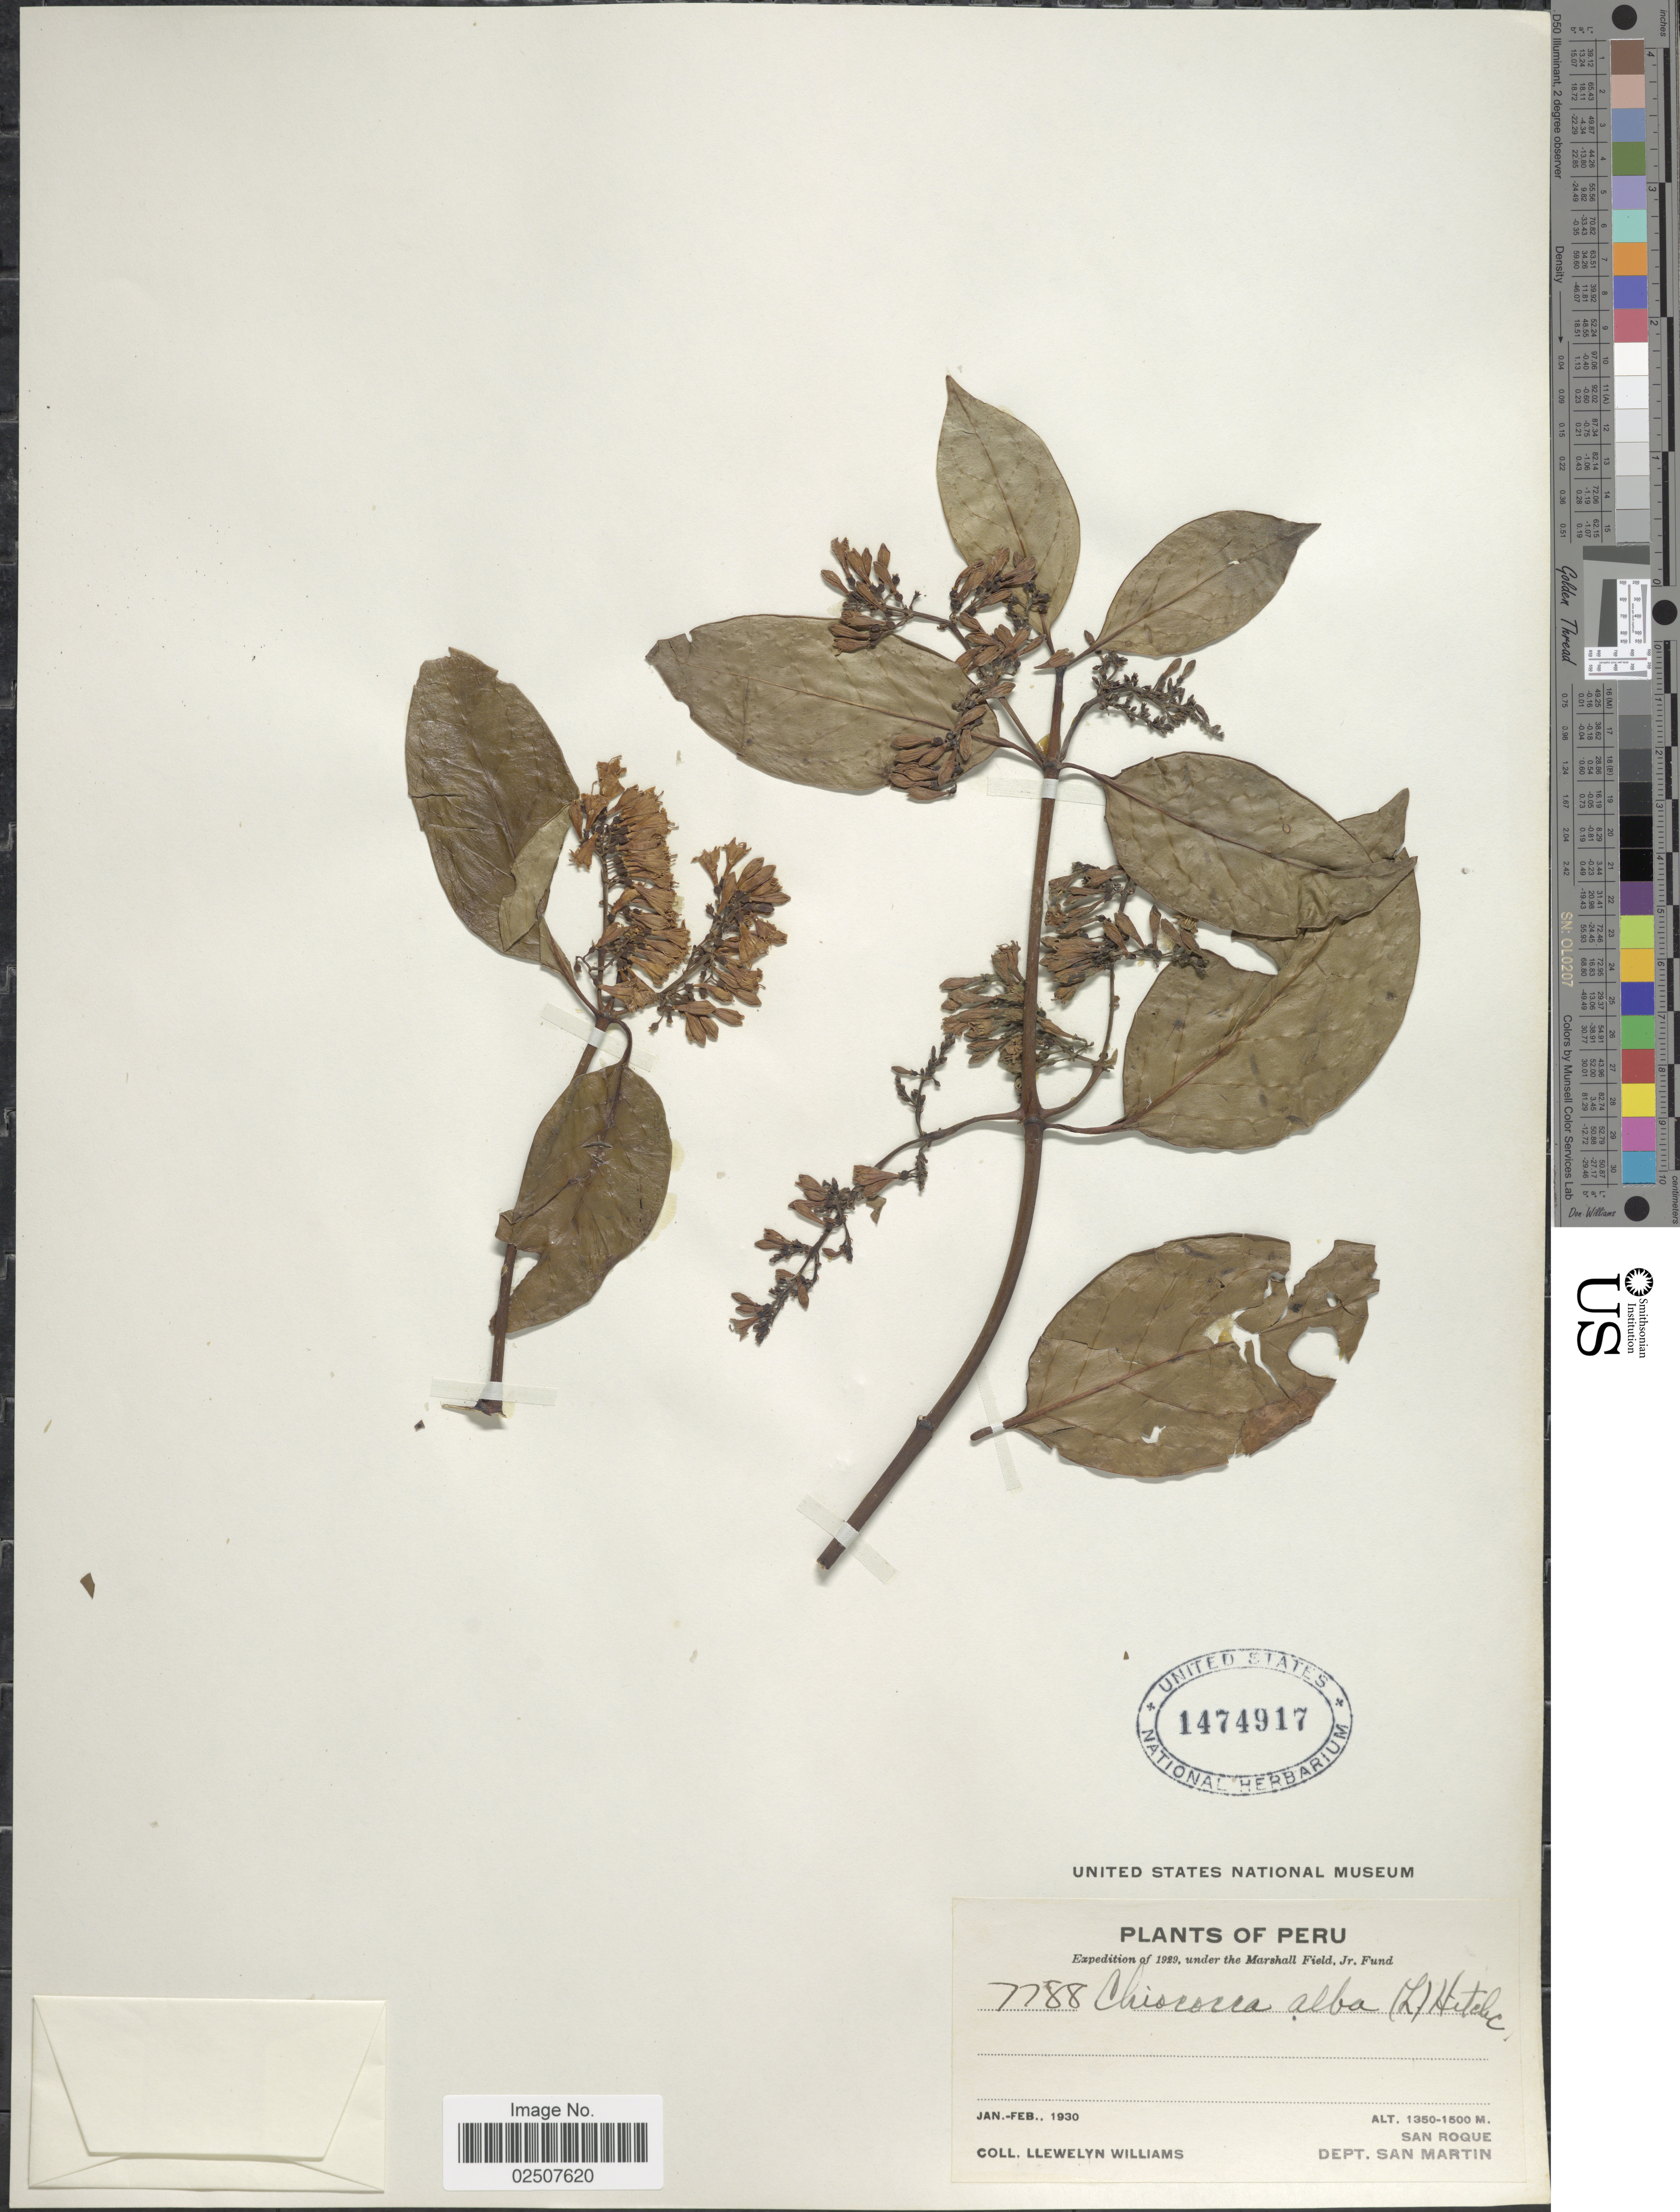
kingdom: Plantae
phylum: Tracheophyta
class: Magnoliopsida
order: Gentianales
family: Rubiaceae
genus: Chiococca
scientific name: Chiococca alba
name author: (L.) Hitchc.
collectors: Ll. Williams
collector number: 7788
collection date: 1930-01/1930-02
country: Peru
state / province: San Martín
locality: San Roque, Dept. San Martin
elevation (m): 1350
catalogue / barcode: US 1474917